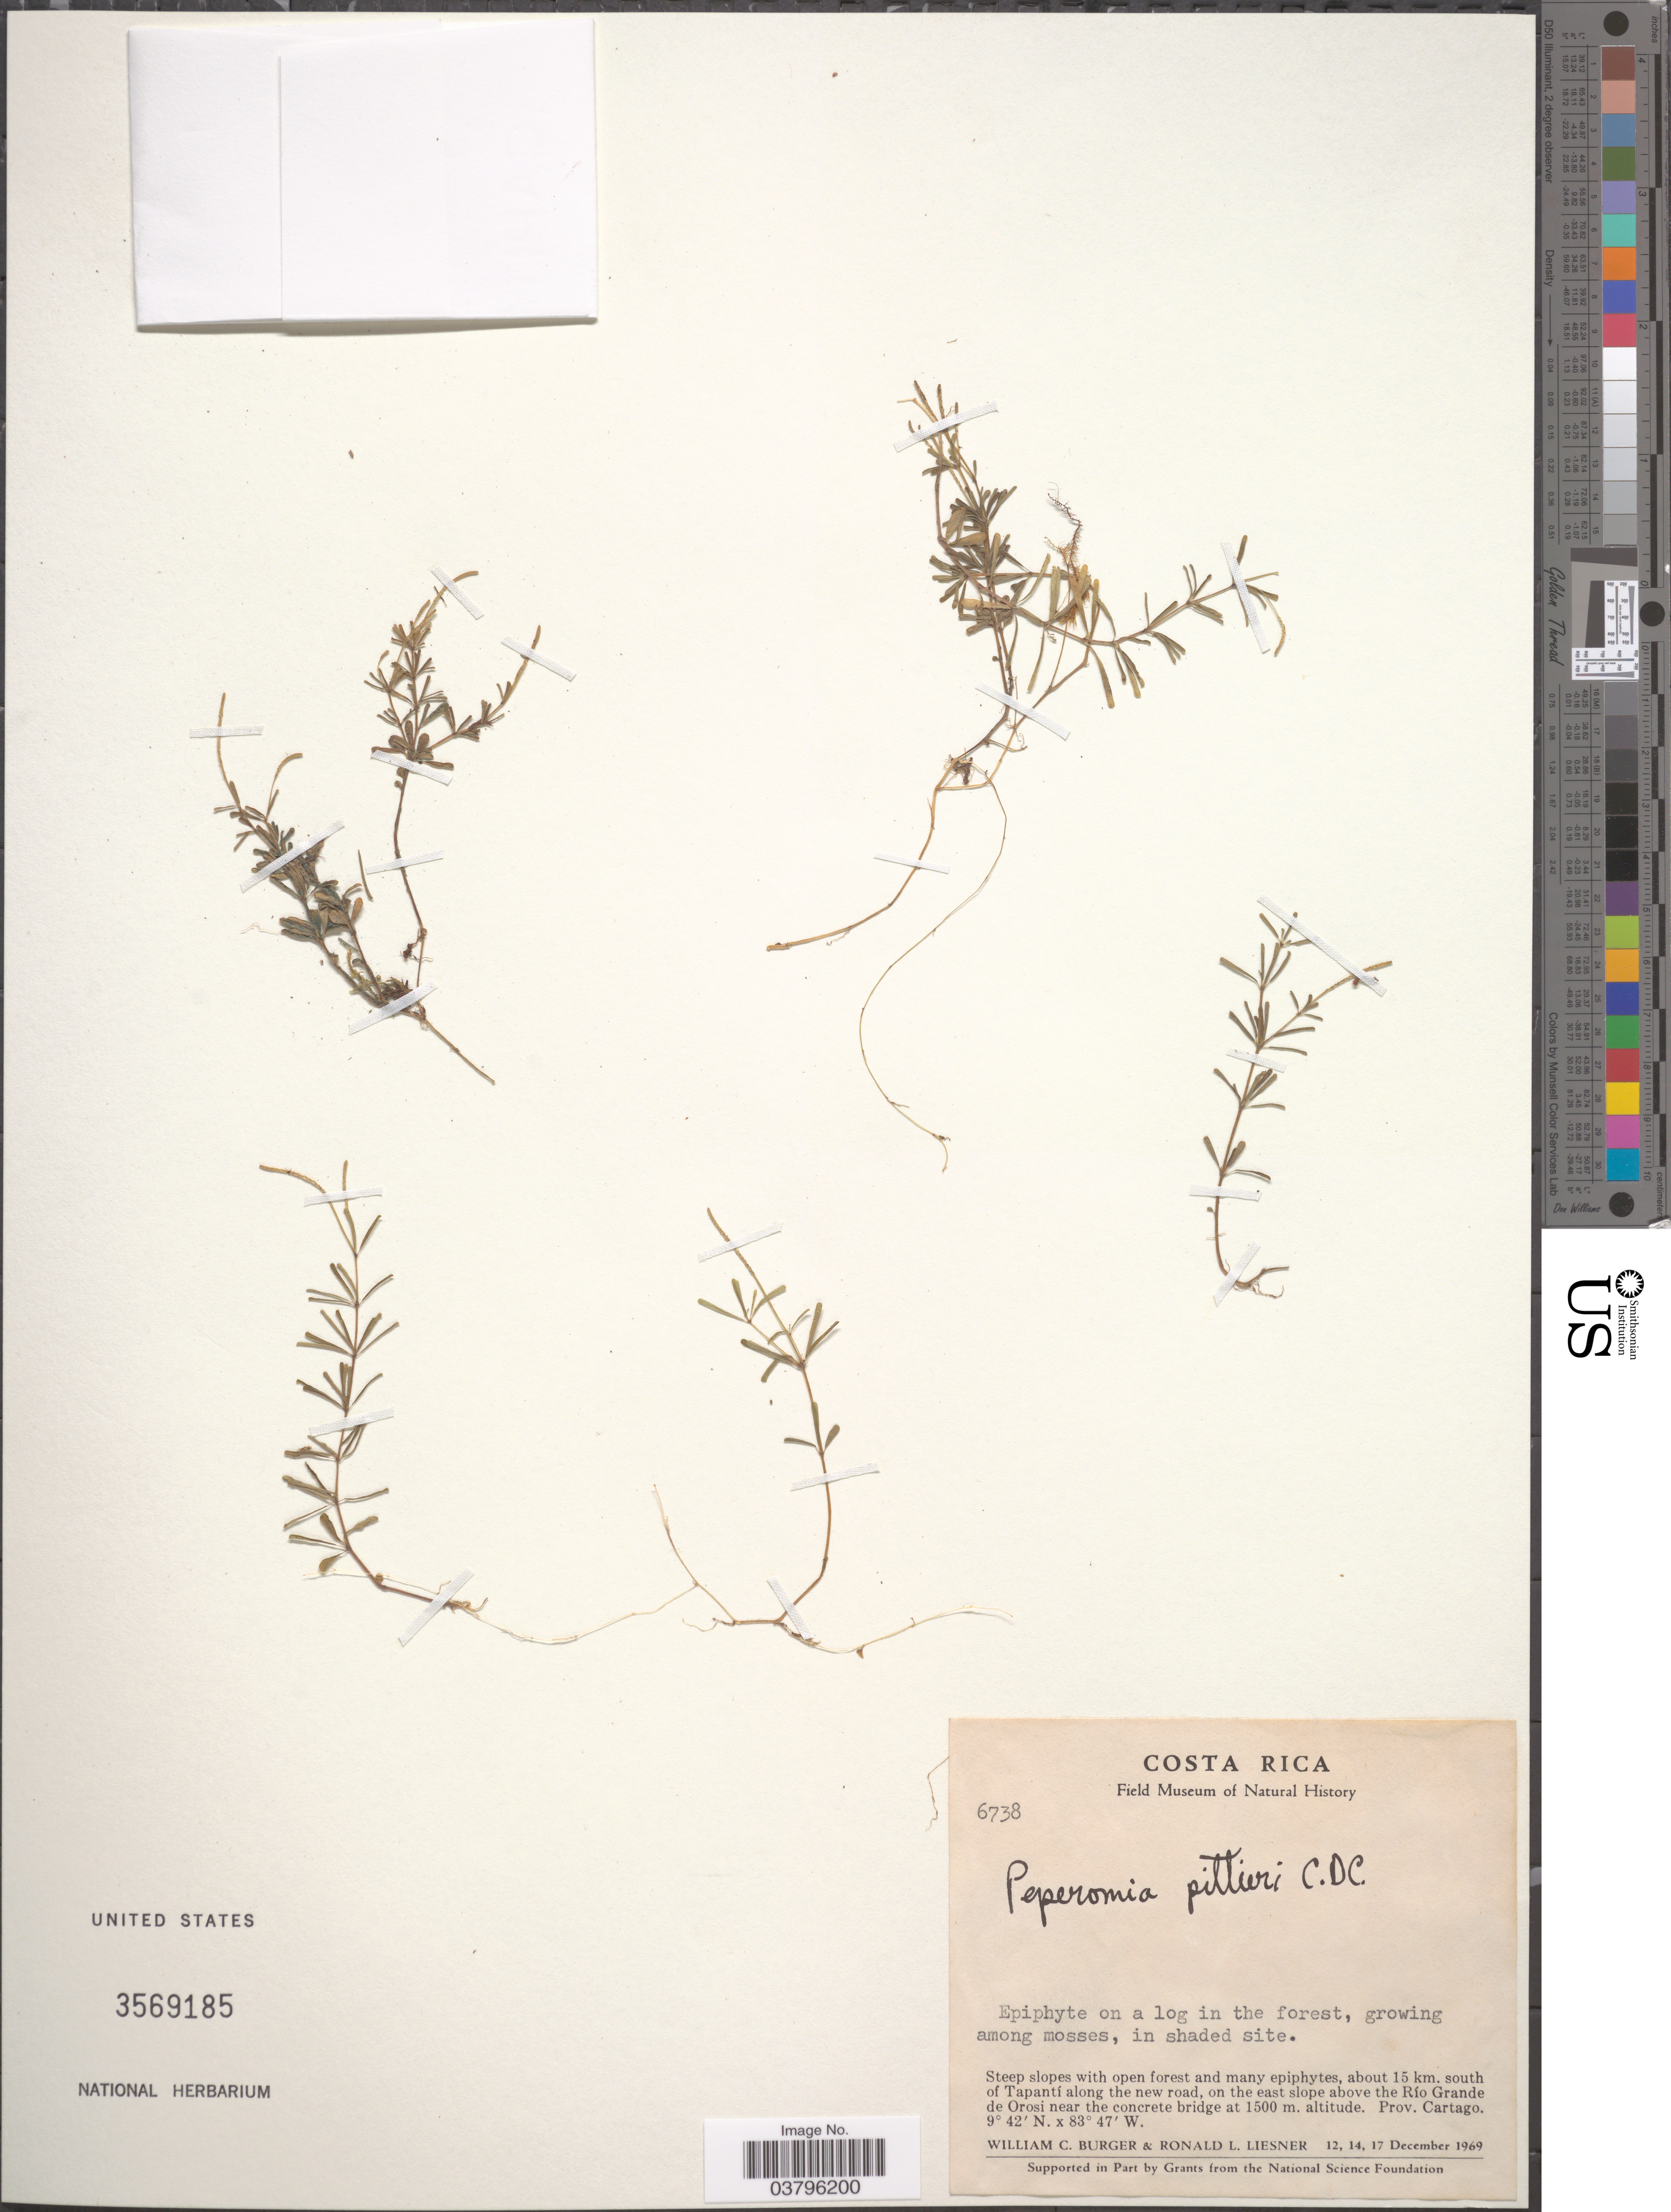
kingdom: Plantae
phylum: Tracheophyta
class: Magnoliopsida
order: Piperales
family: Piperaceae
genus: Peperomia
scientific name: Peperomia pittieri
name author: C. DC.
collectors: W. Burger & R. L. Liesner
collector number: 6738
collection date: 1969-12-12/1969-12-17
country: Costa Rica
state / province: Cartago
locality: About 15 km. south of Tapantí along the new road, on the east slope above the Río Grande de Orosi near the concrete bridge.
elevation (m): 1500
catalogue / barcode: US 3569185